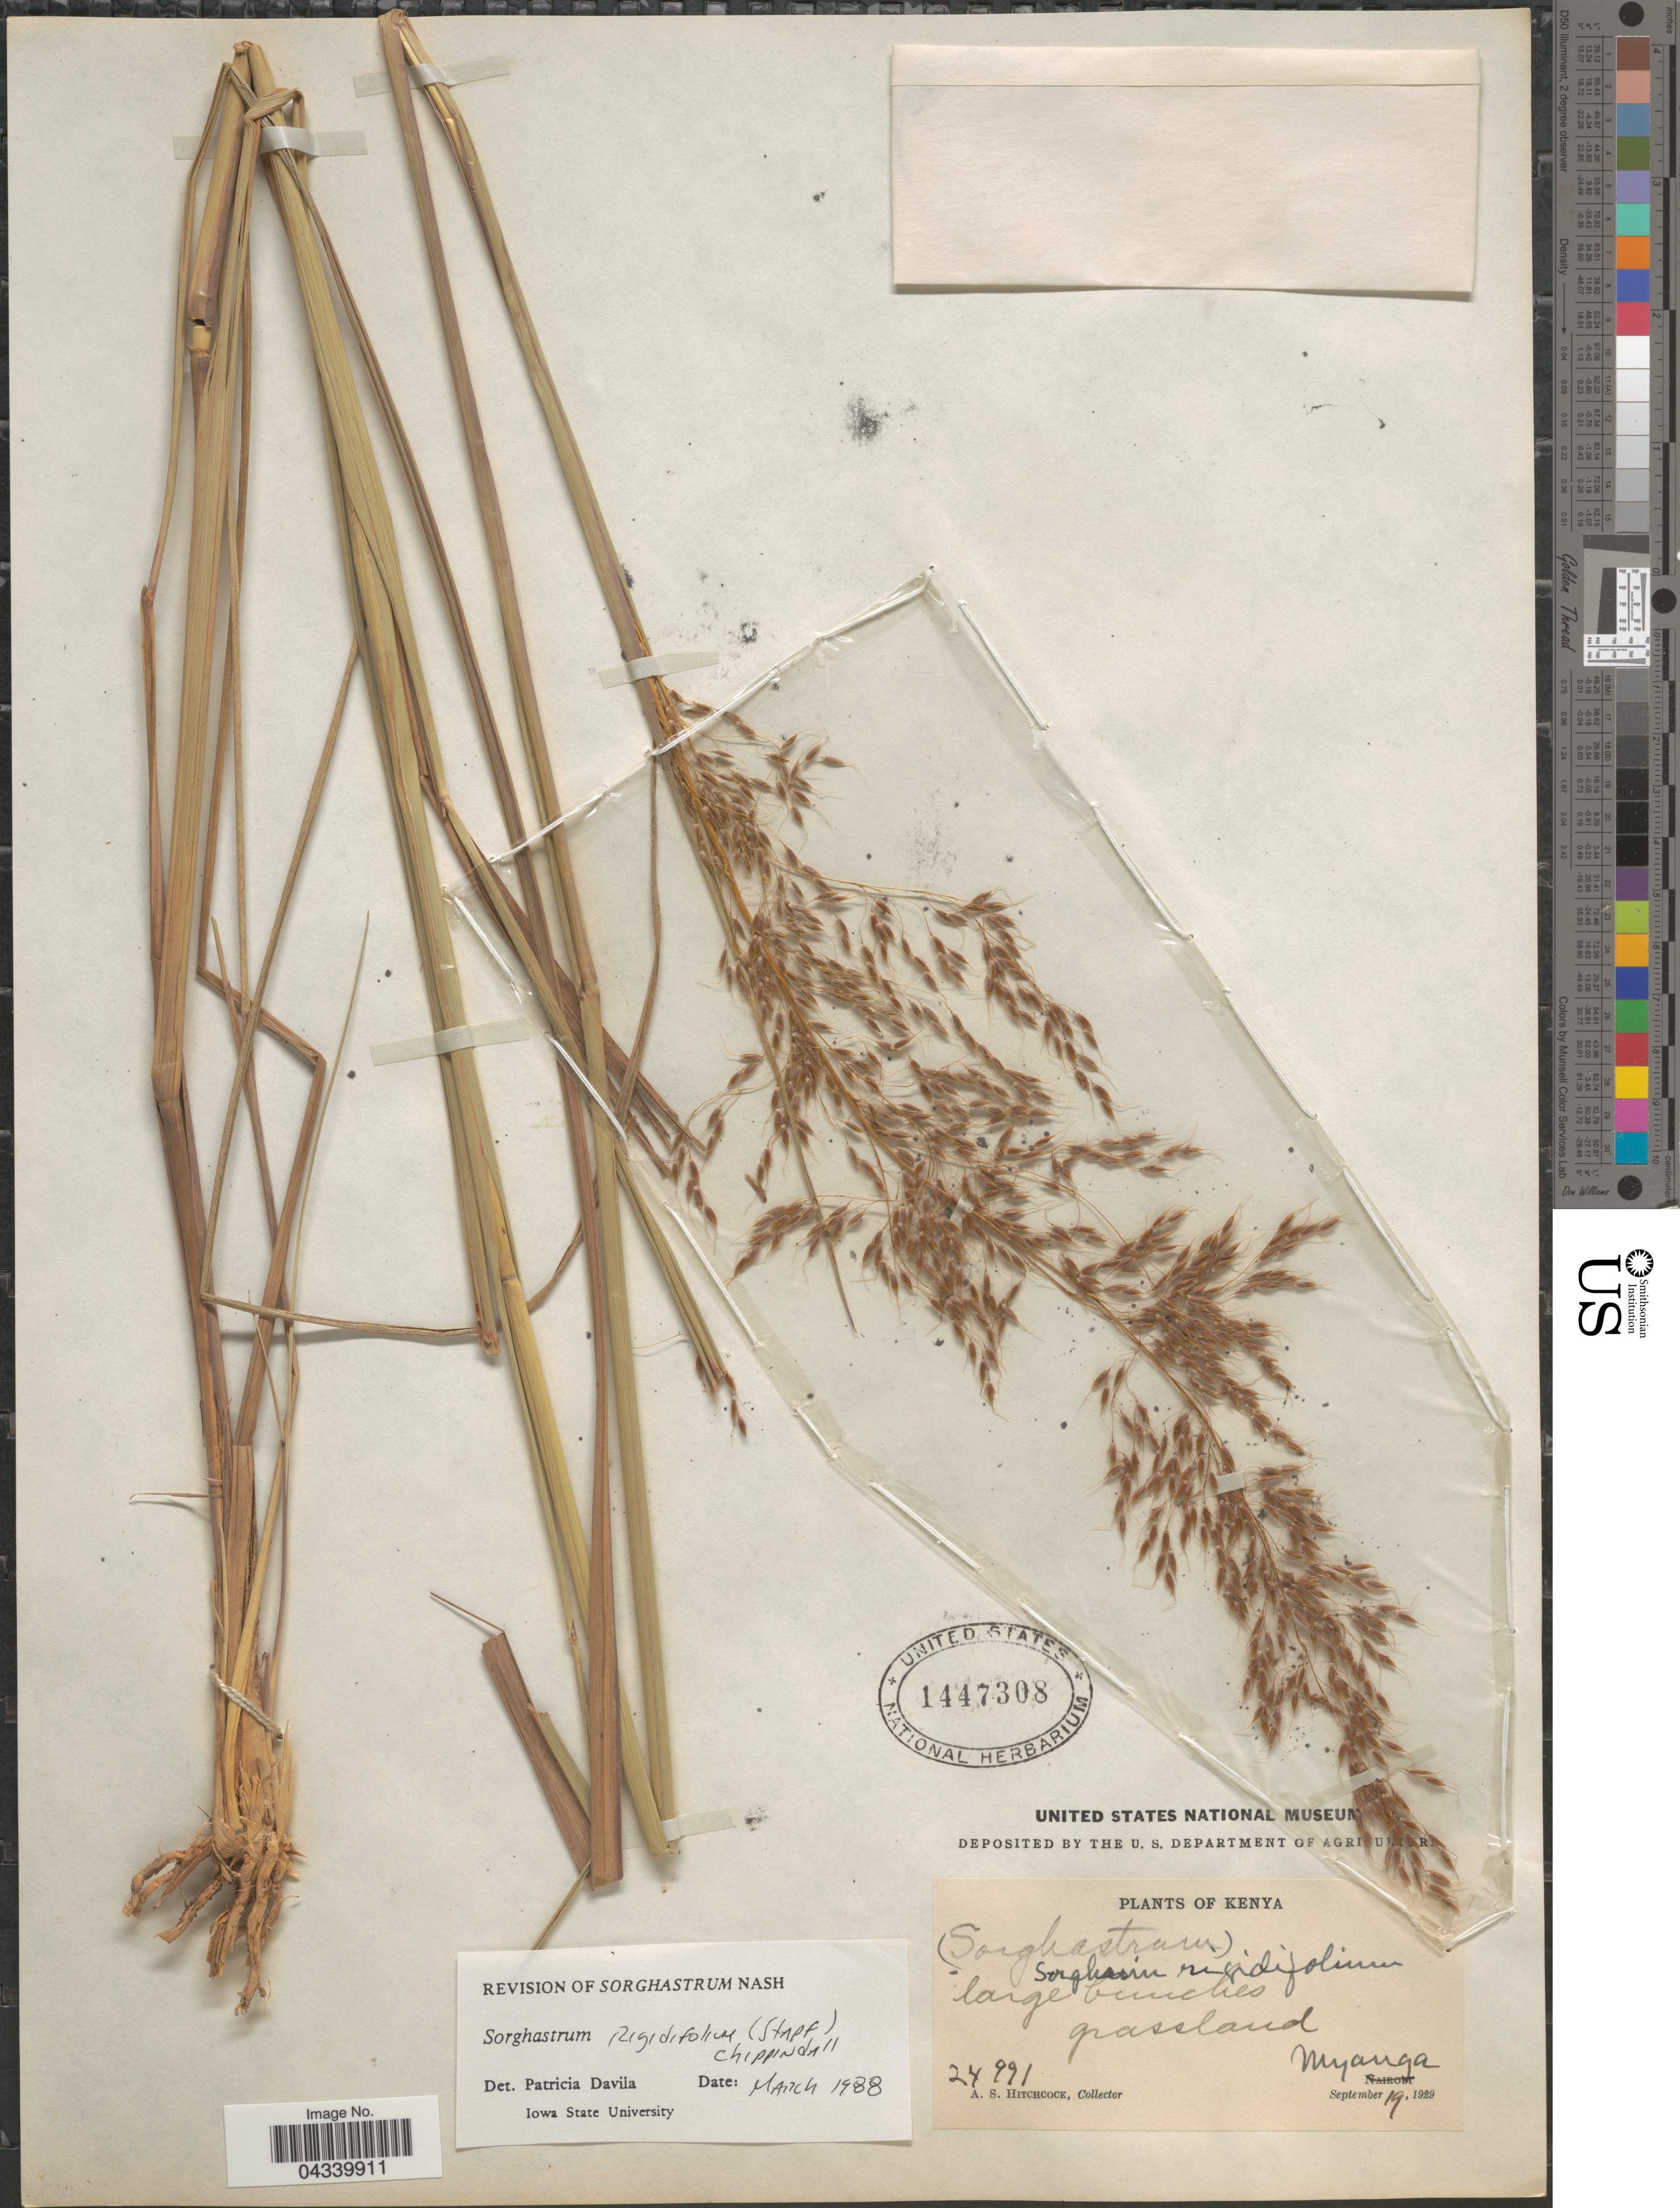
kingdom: Plantae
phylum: Tracheophyta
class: Liliopsida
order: Poales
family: Poaceae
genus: Sorghastrum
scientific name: Sorghastrum stipoides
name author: (Kunth) Nash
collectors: A. S. Hitchcock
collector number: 24991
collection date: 1929-09-19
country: Kenya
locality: Myanga.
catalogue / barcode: US 1447308